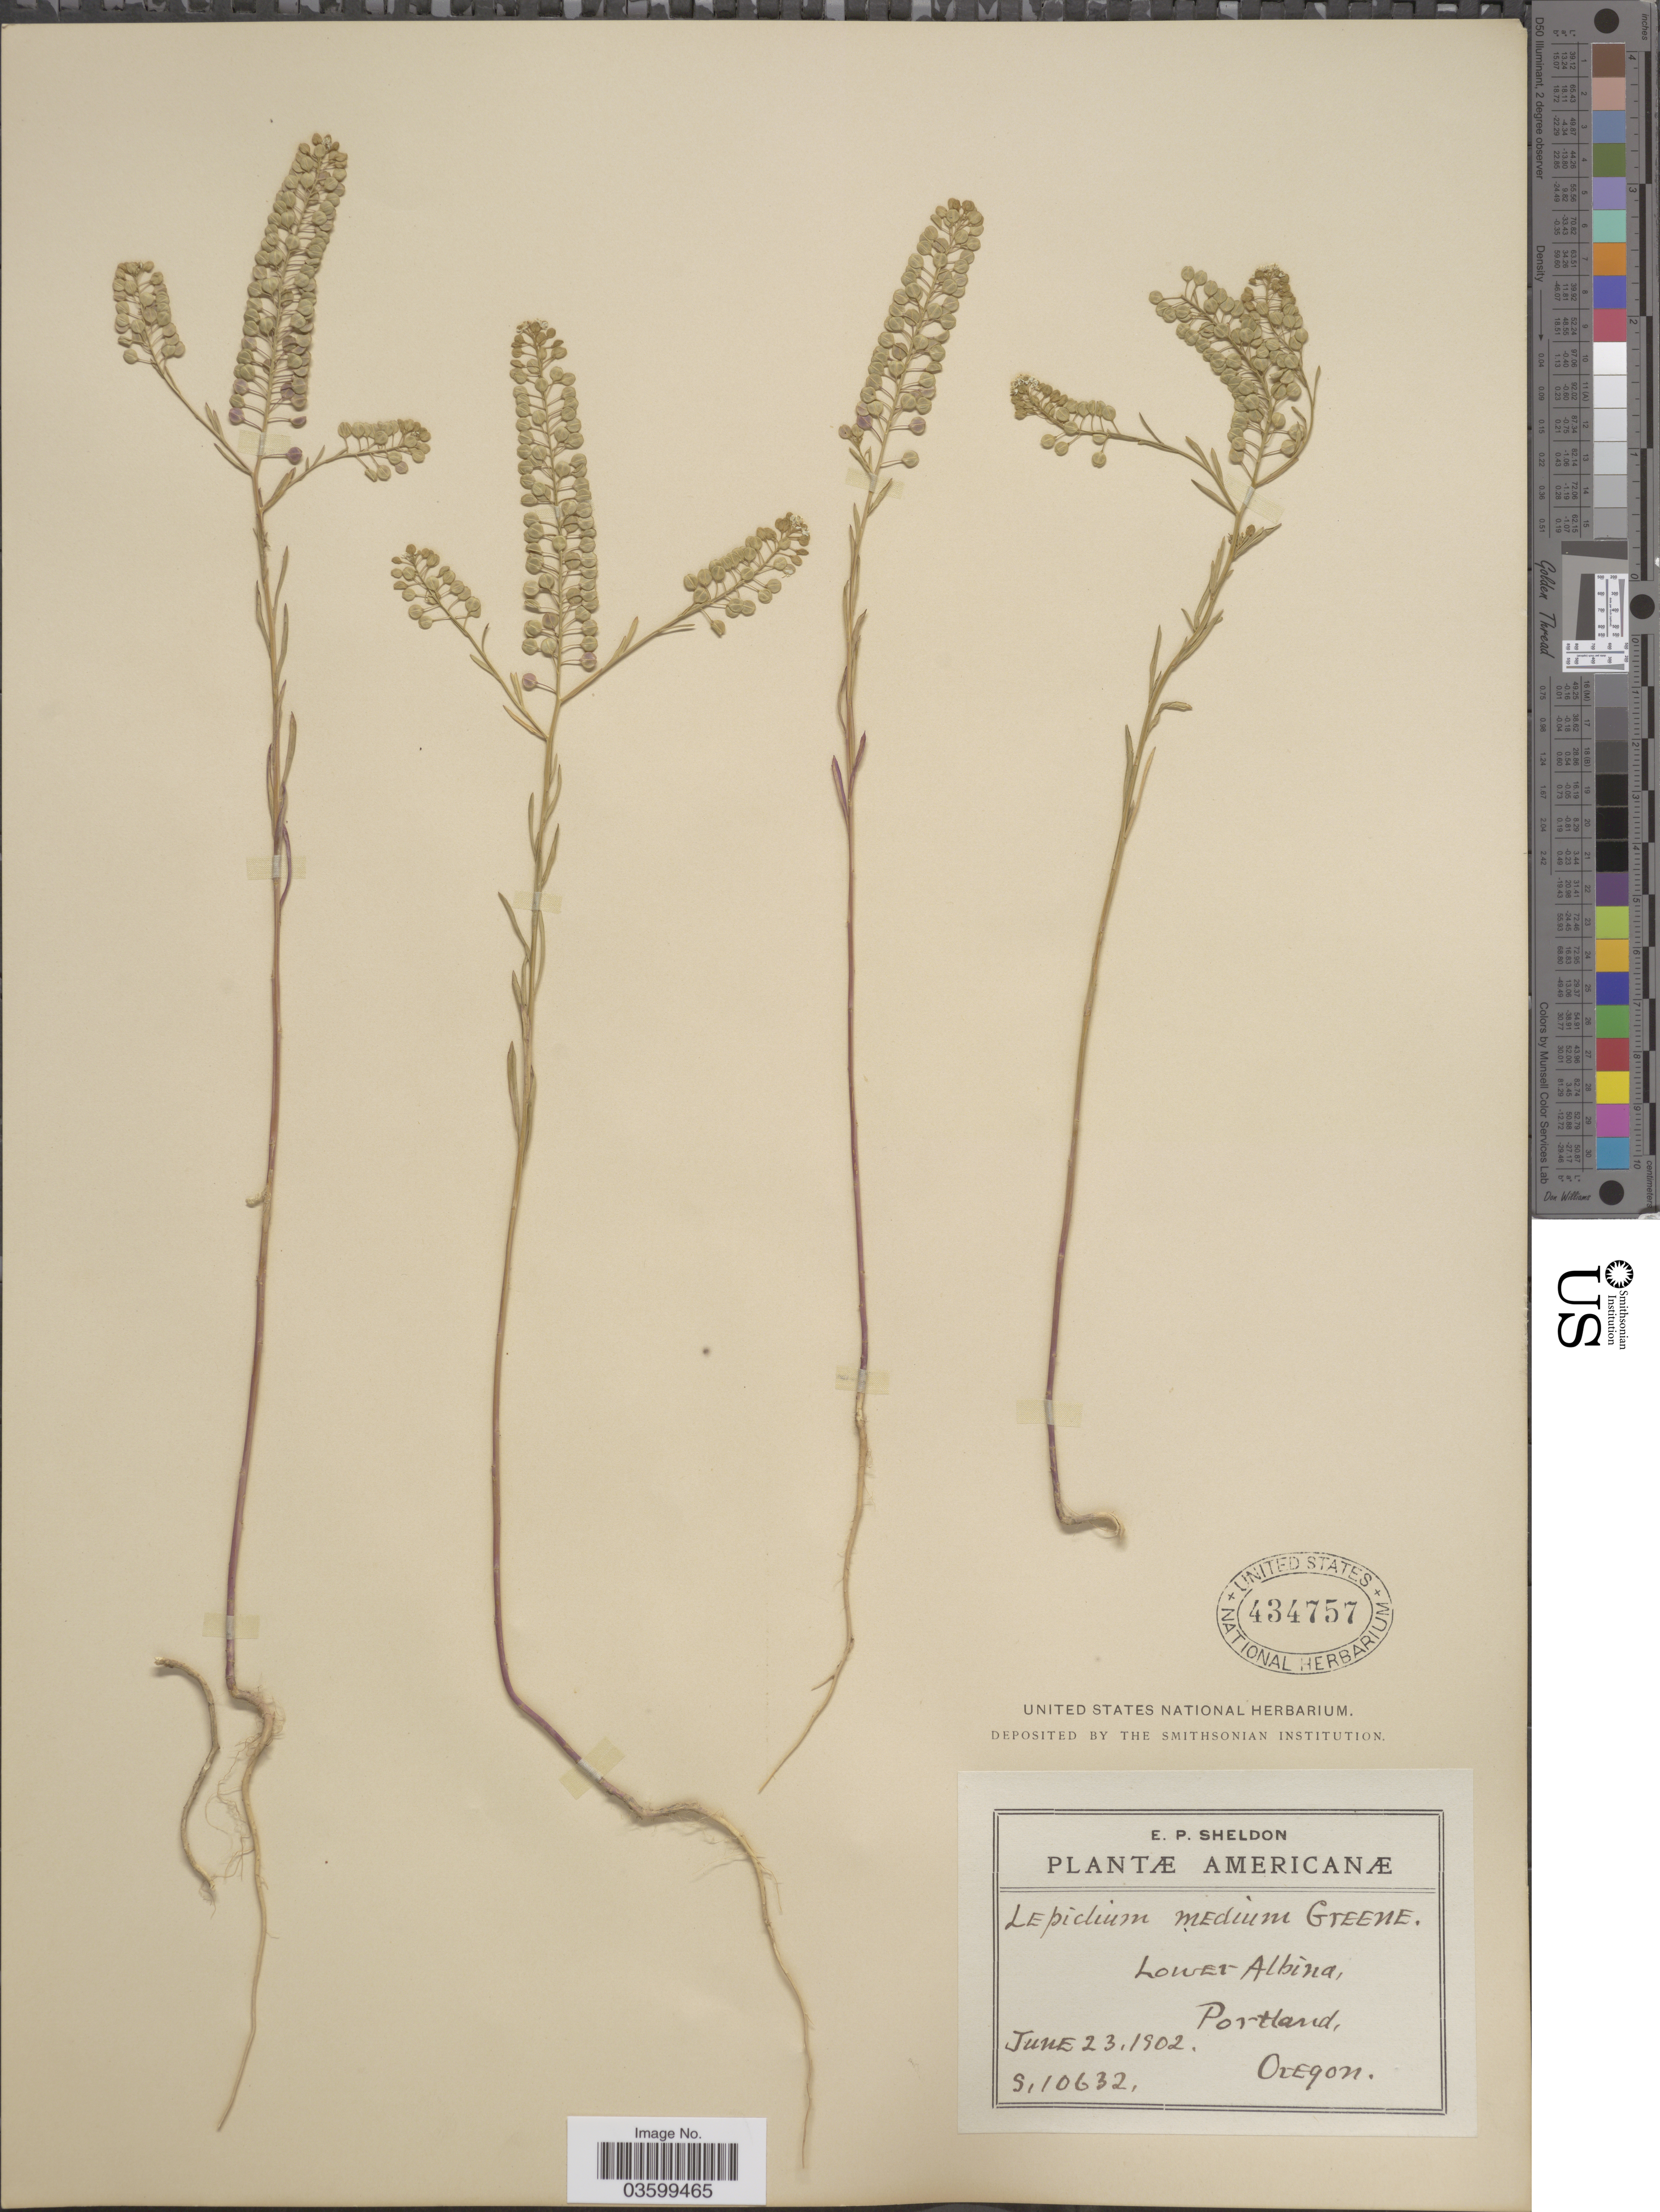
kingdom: Plantae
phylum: Tracheophyta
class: Magnoliopsida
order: Brassicales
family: Brassicaceae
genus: Lepidium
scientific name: Lepidium virginicum var. pubescens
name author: (Greene) C.L. Hitchc.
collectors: E. P. Sheldon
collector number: S10632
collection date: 1902-06-23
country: United States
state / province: Oregon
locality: Lower Albina, Portland.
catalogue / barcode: US 434757